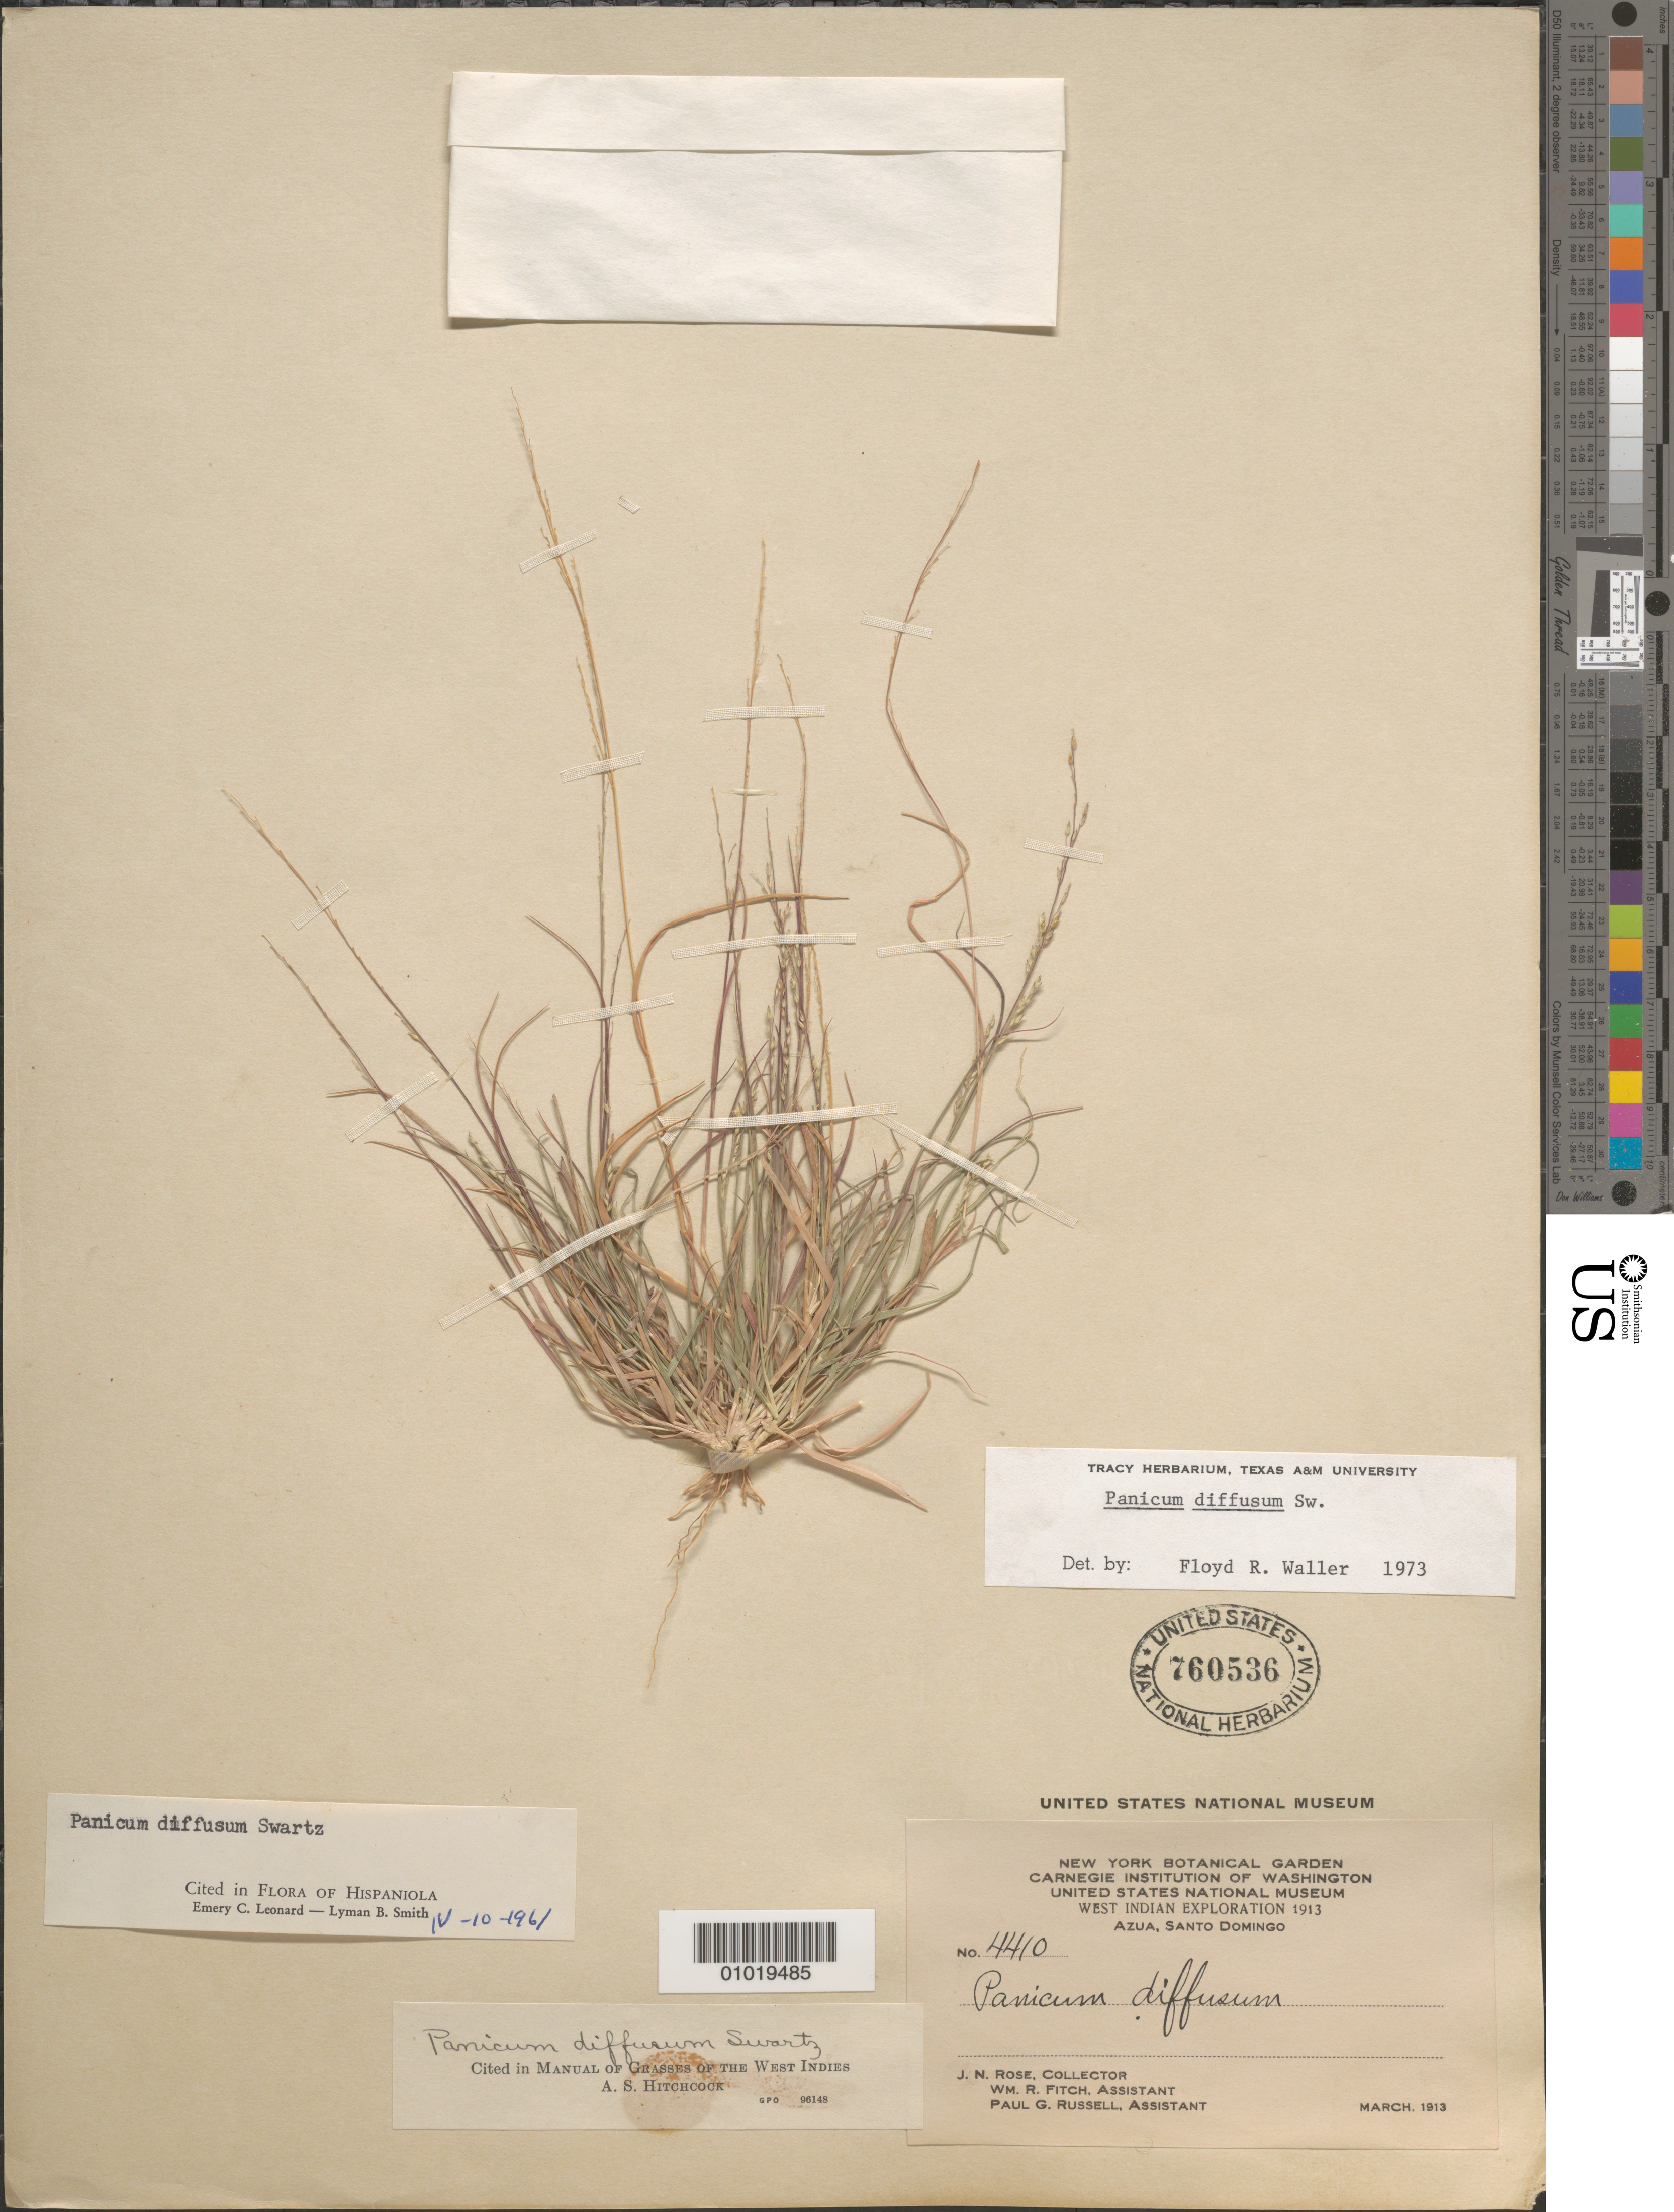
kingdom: Plantae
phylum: Tracheophyta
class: Liliopsida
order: Poales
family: Poaceae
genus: Panicum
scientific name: Panicum diffusum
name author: Sw.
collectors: J. N. Rose, W. R. Fitch & P. G. Russell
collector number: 4410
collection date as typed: Mar 1913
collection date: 1913-03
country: Dominican Republic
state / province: Azua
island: Hispaniola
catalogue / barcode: US 760536